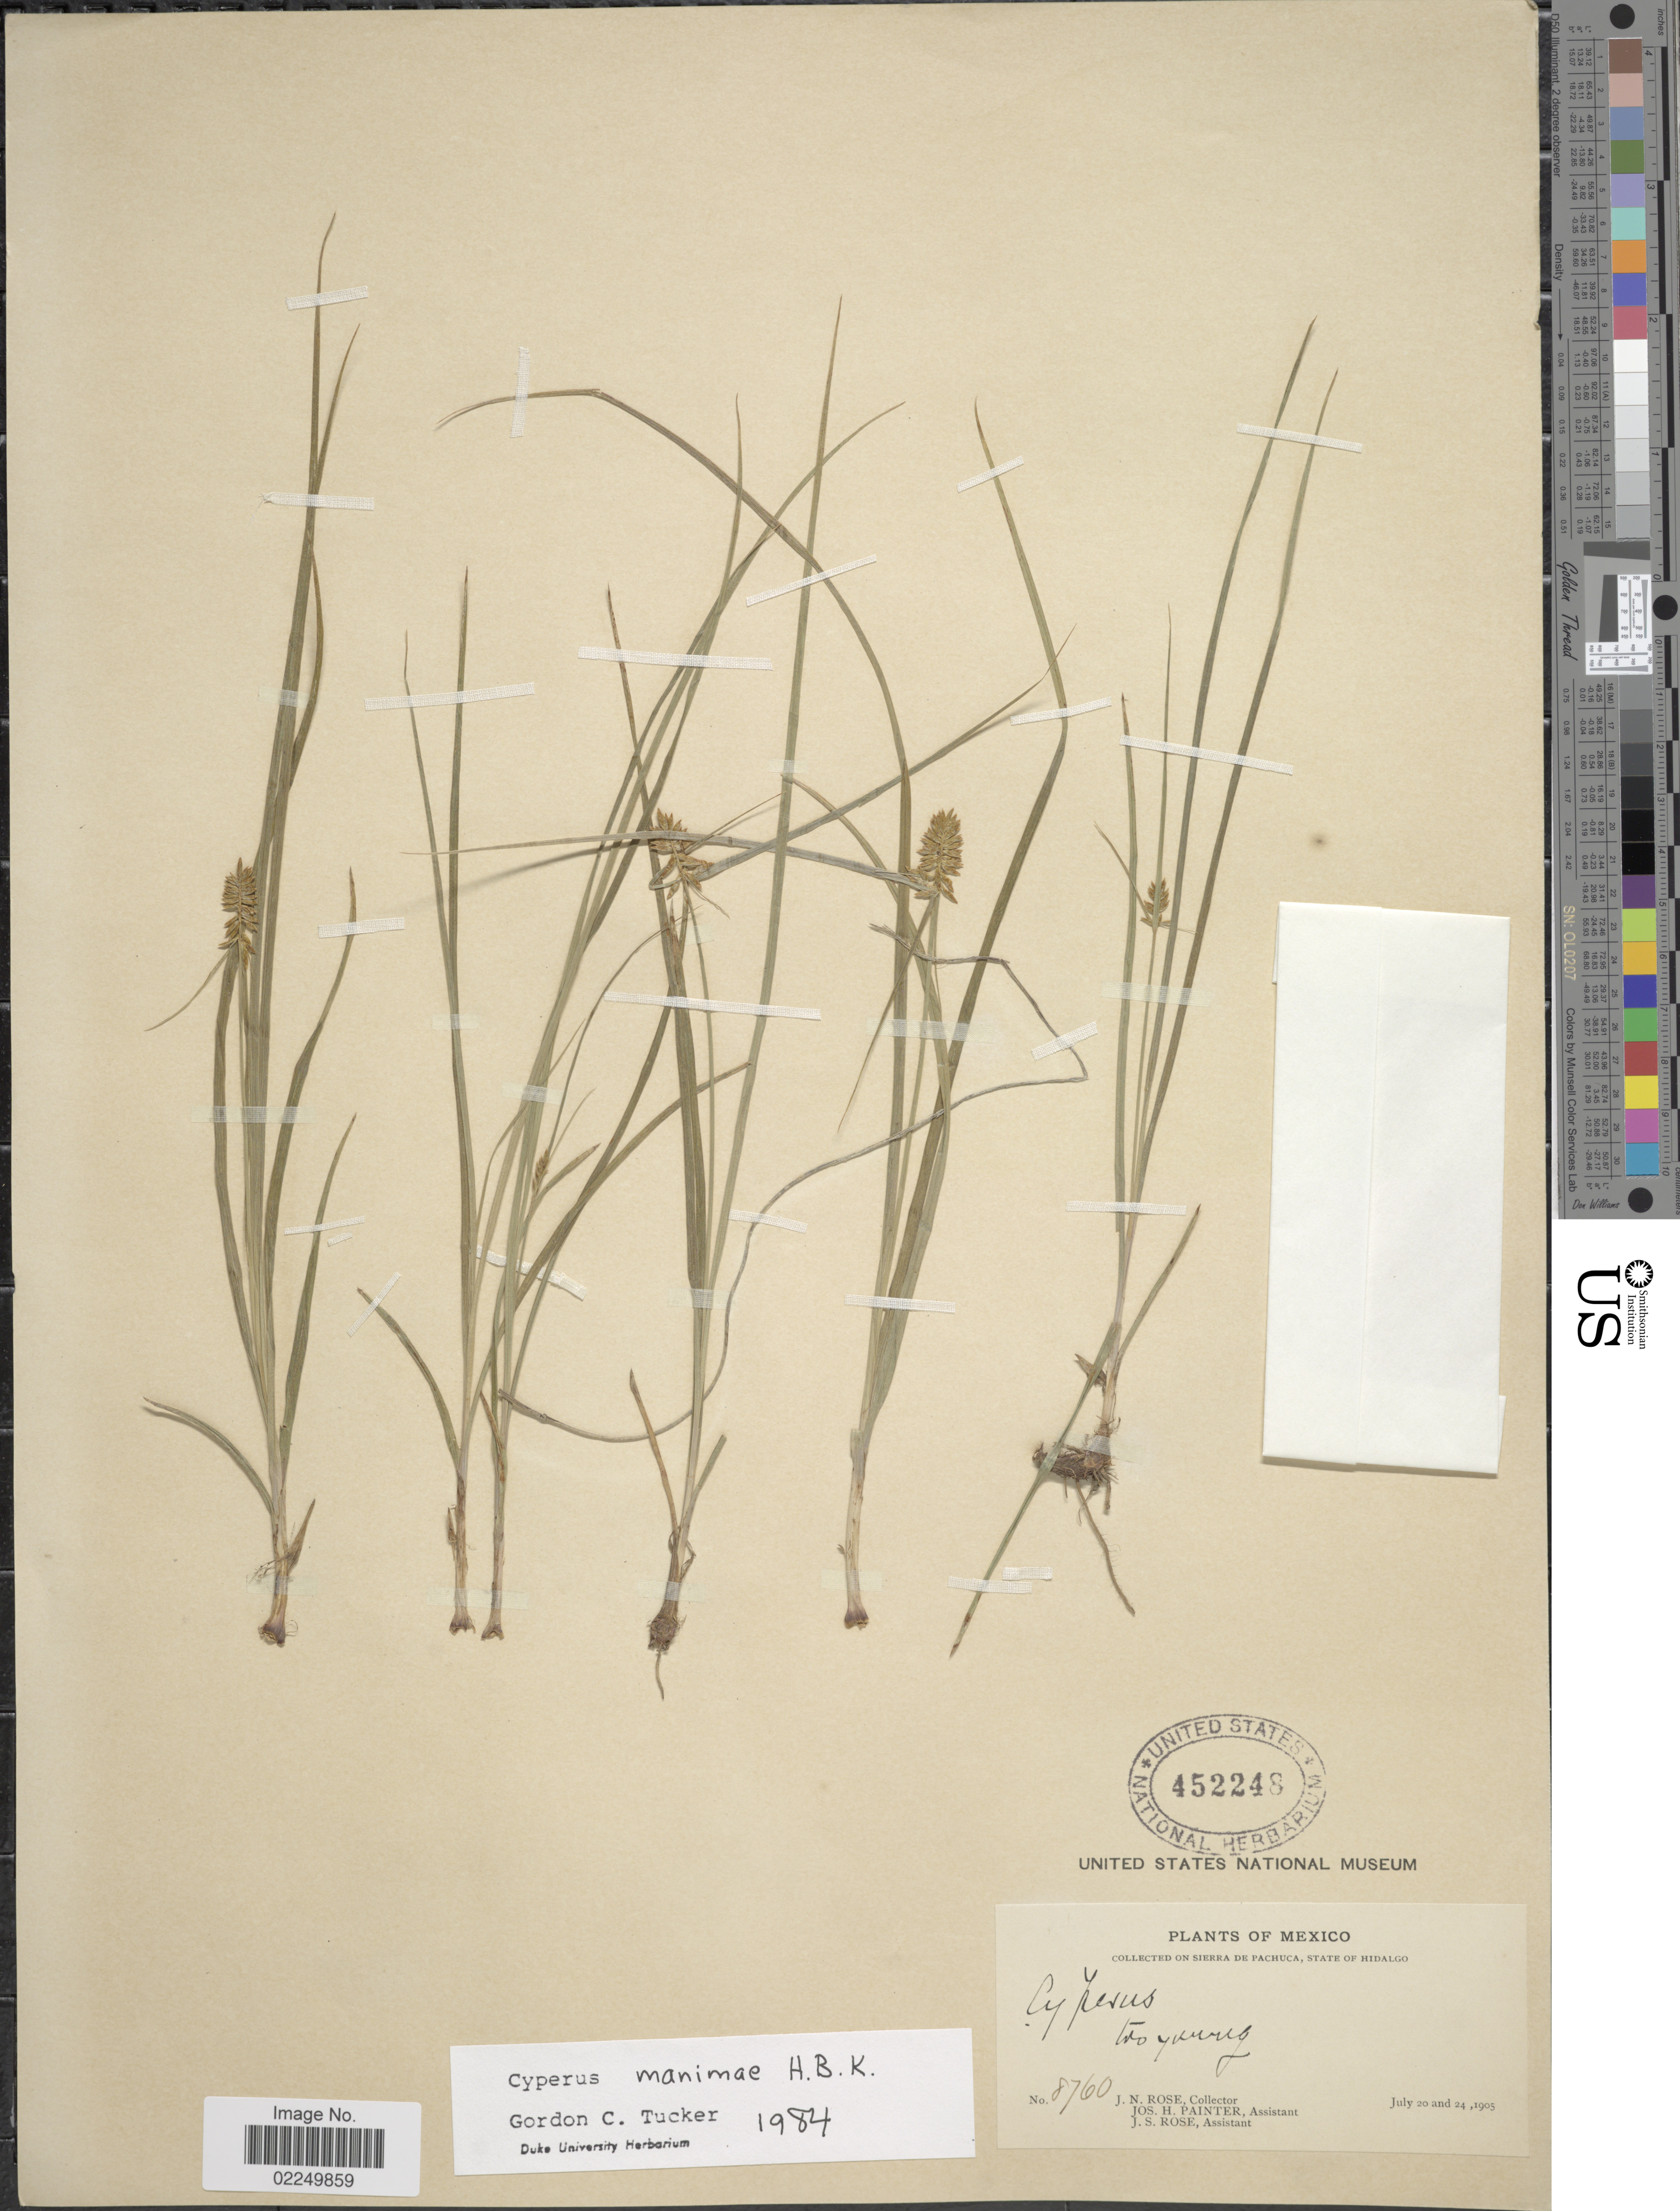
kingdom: Plantae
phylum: Tracheophyta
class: Liliopsida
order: Poales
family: Cyperaceae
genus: Cyperus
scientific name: Cyperus manimae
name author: Kunth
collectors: J. N. Rose, J. H. Painter & J. S. Rose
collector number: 8760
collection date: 1905-07-20/1905-07-24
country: Mexico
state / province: Hidalgo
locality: On Sierra de Pachuca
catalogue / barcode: US 452248